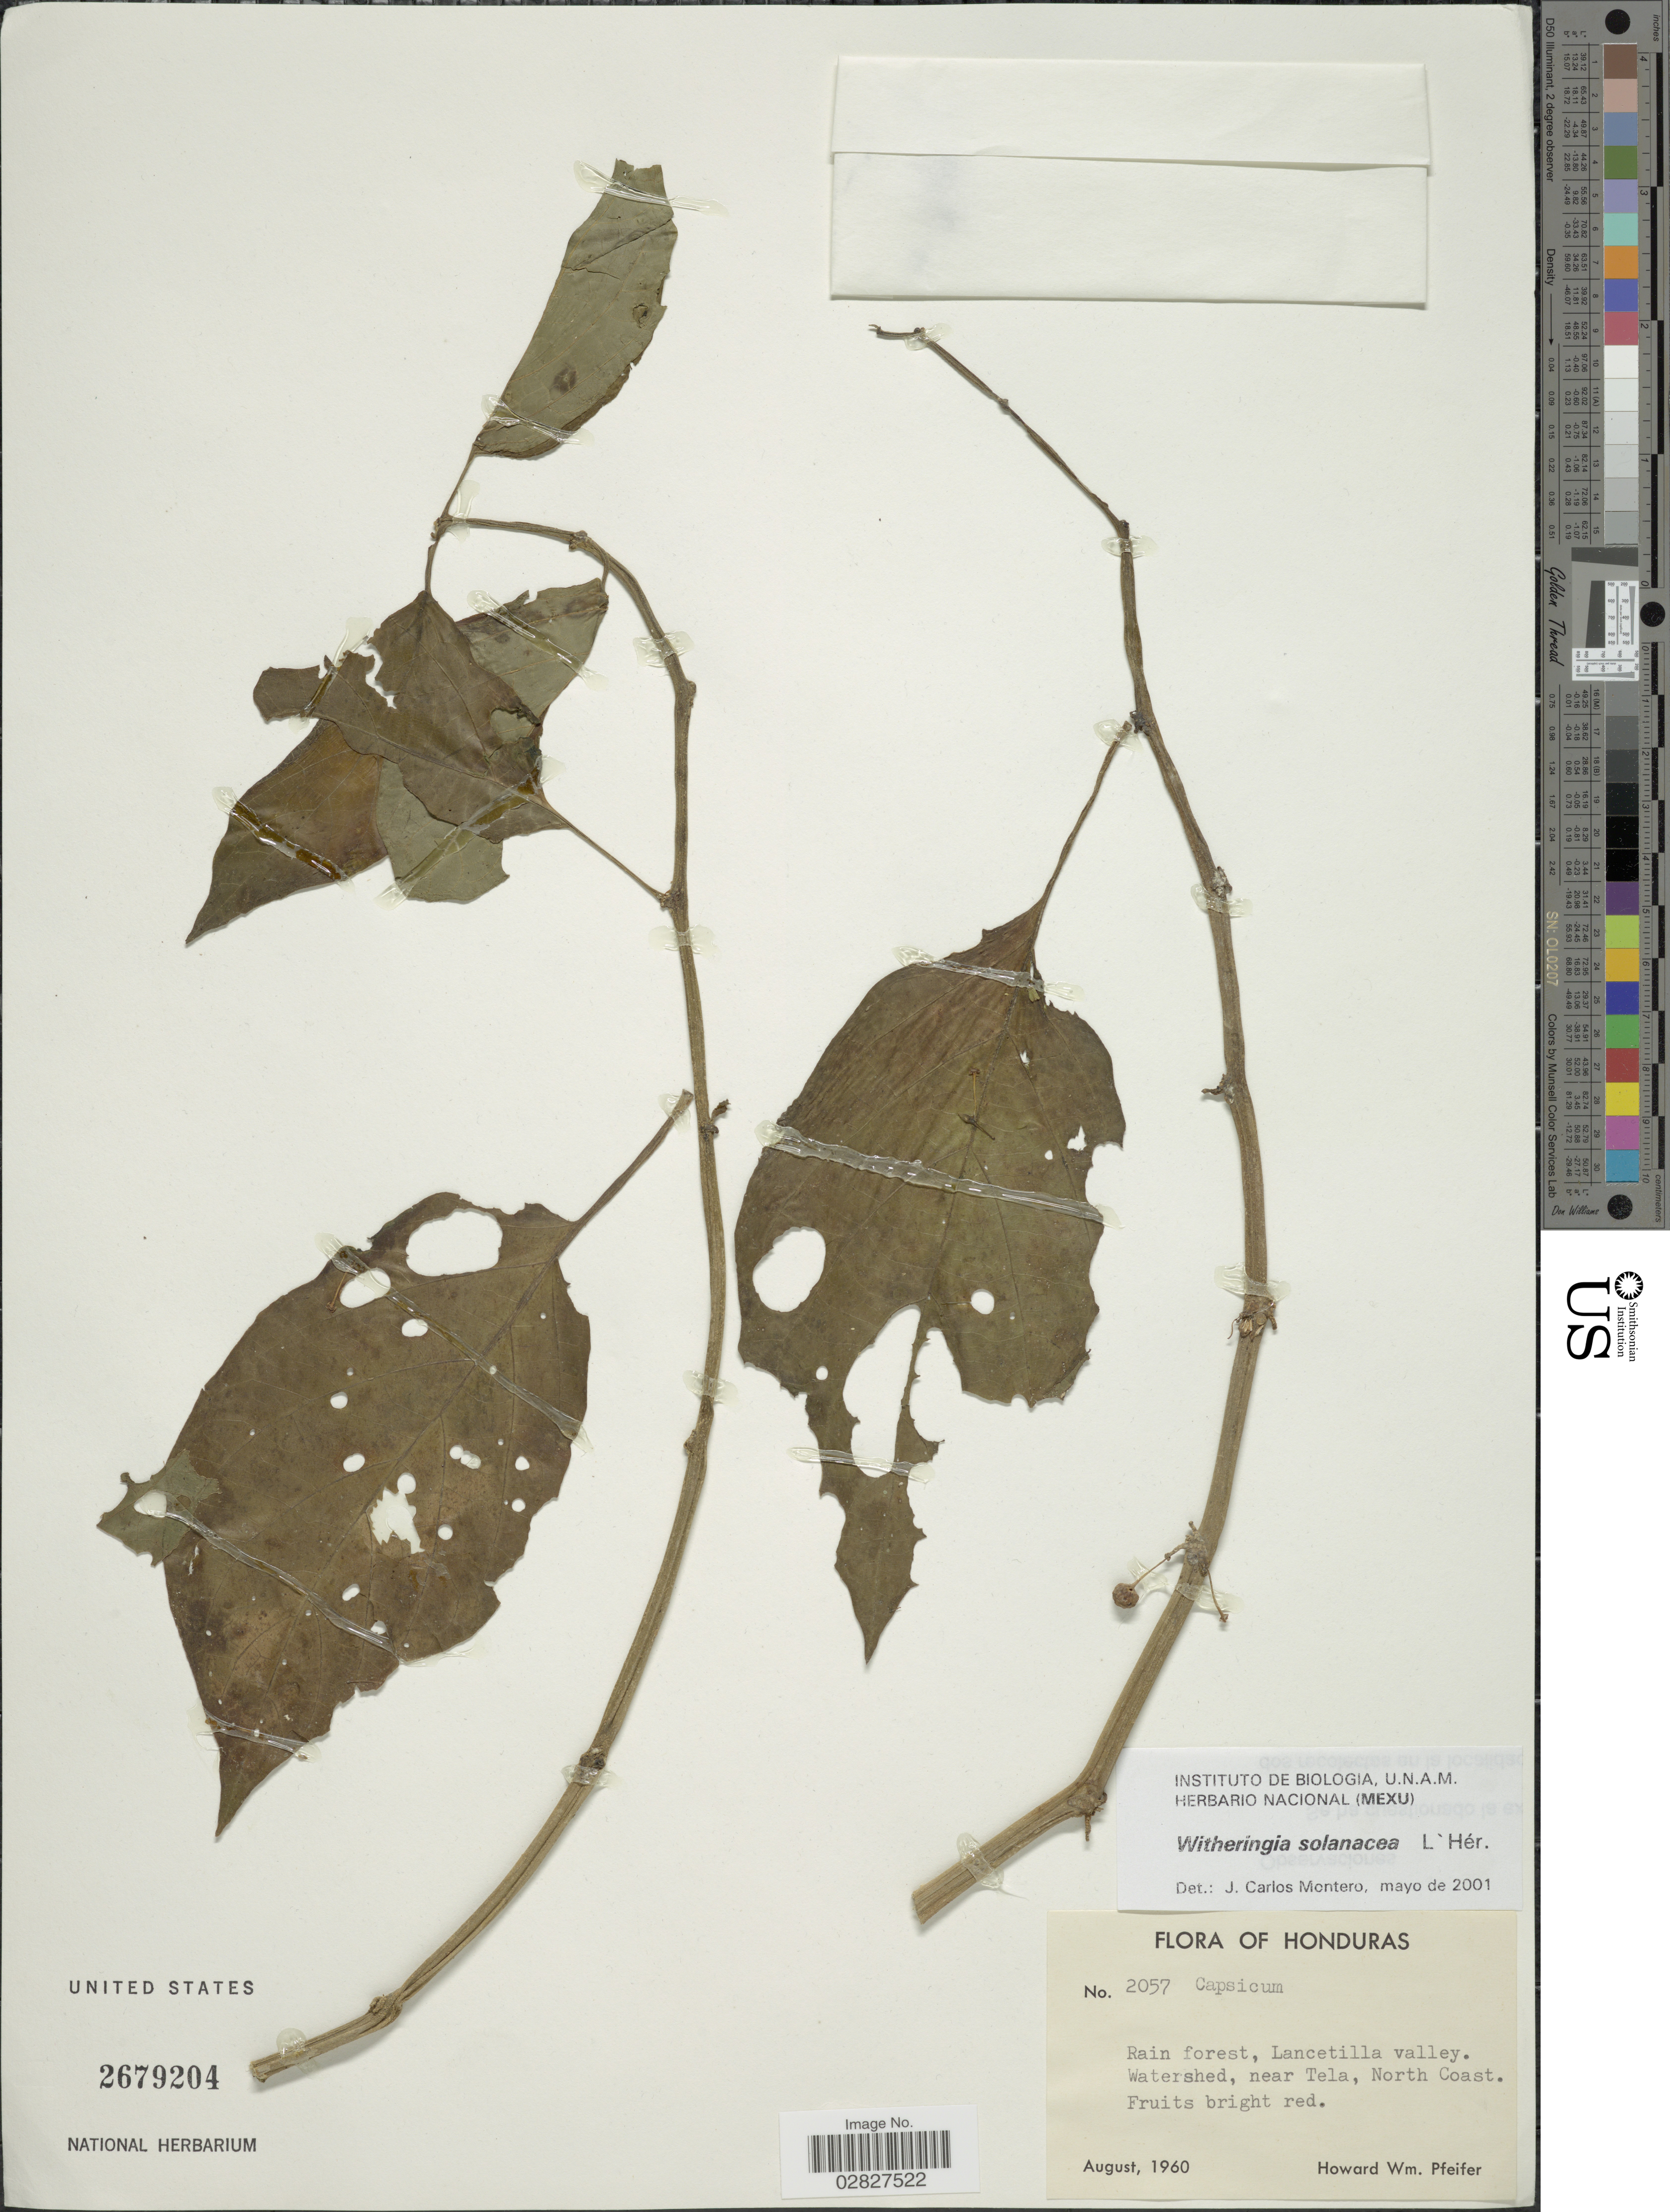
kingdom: Plantae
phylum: Tracheophyta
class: Magnoliopsida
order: Solanales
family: Solanaceae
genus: Witheringia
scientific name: Witheringia solanacea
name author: L'Hér.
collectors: H. W. Pfeifer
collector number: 2057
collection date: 1960-08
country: Honduras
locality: Rain forest, Lancetilla valley. Watershed, near Tela, North Coast.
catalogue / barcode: US 2679204